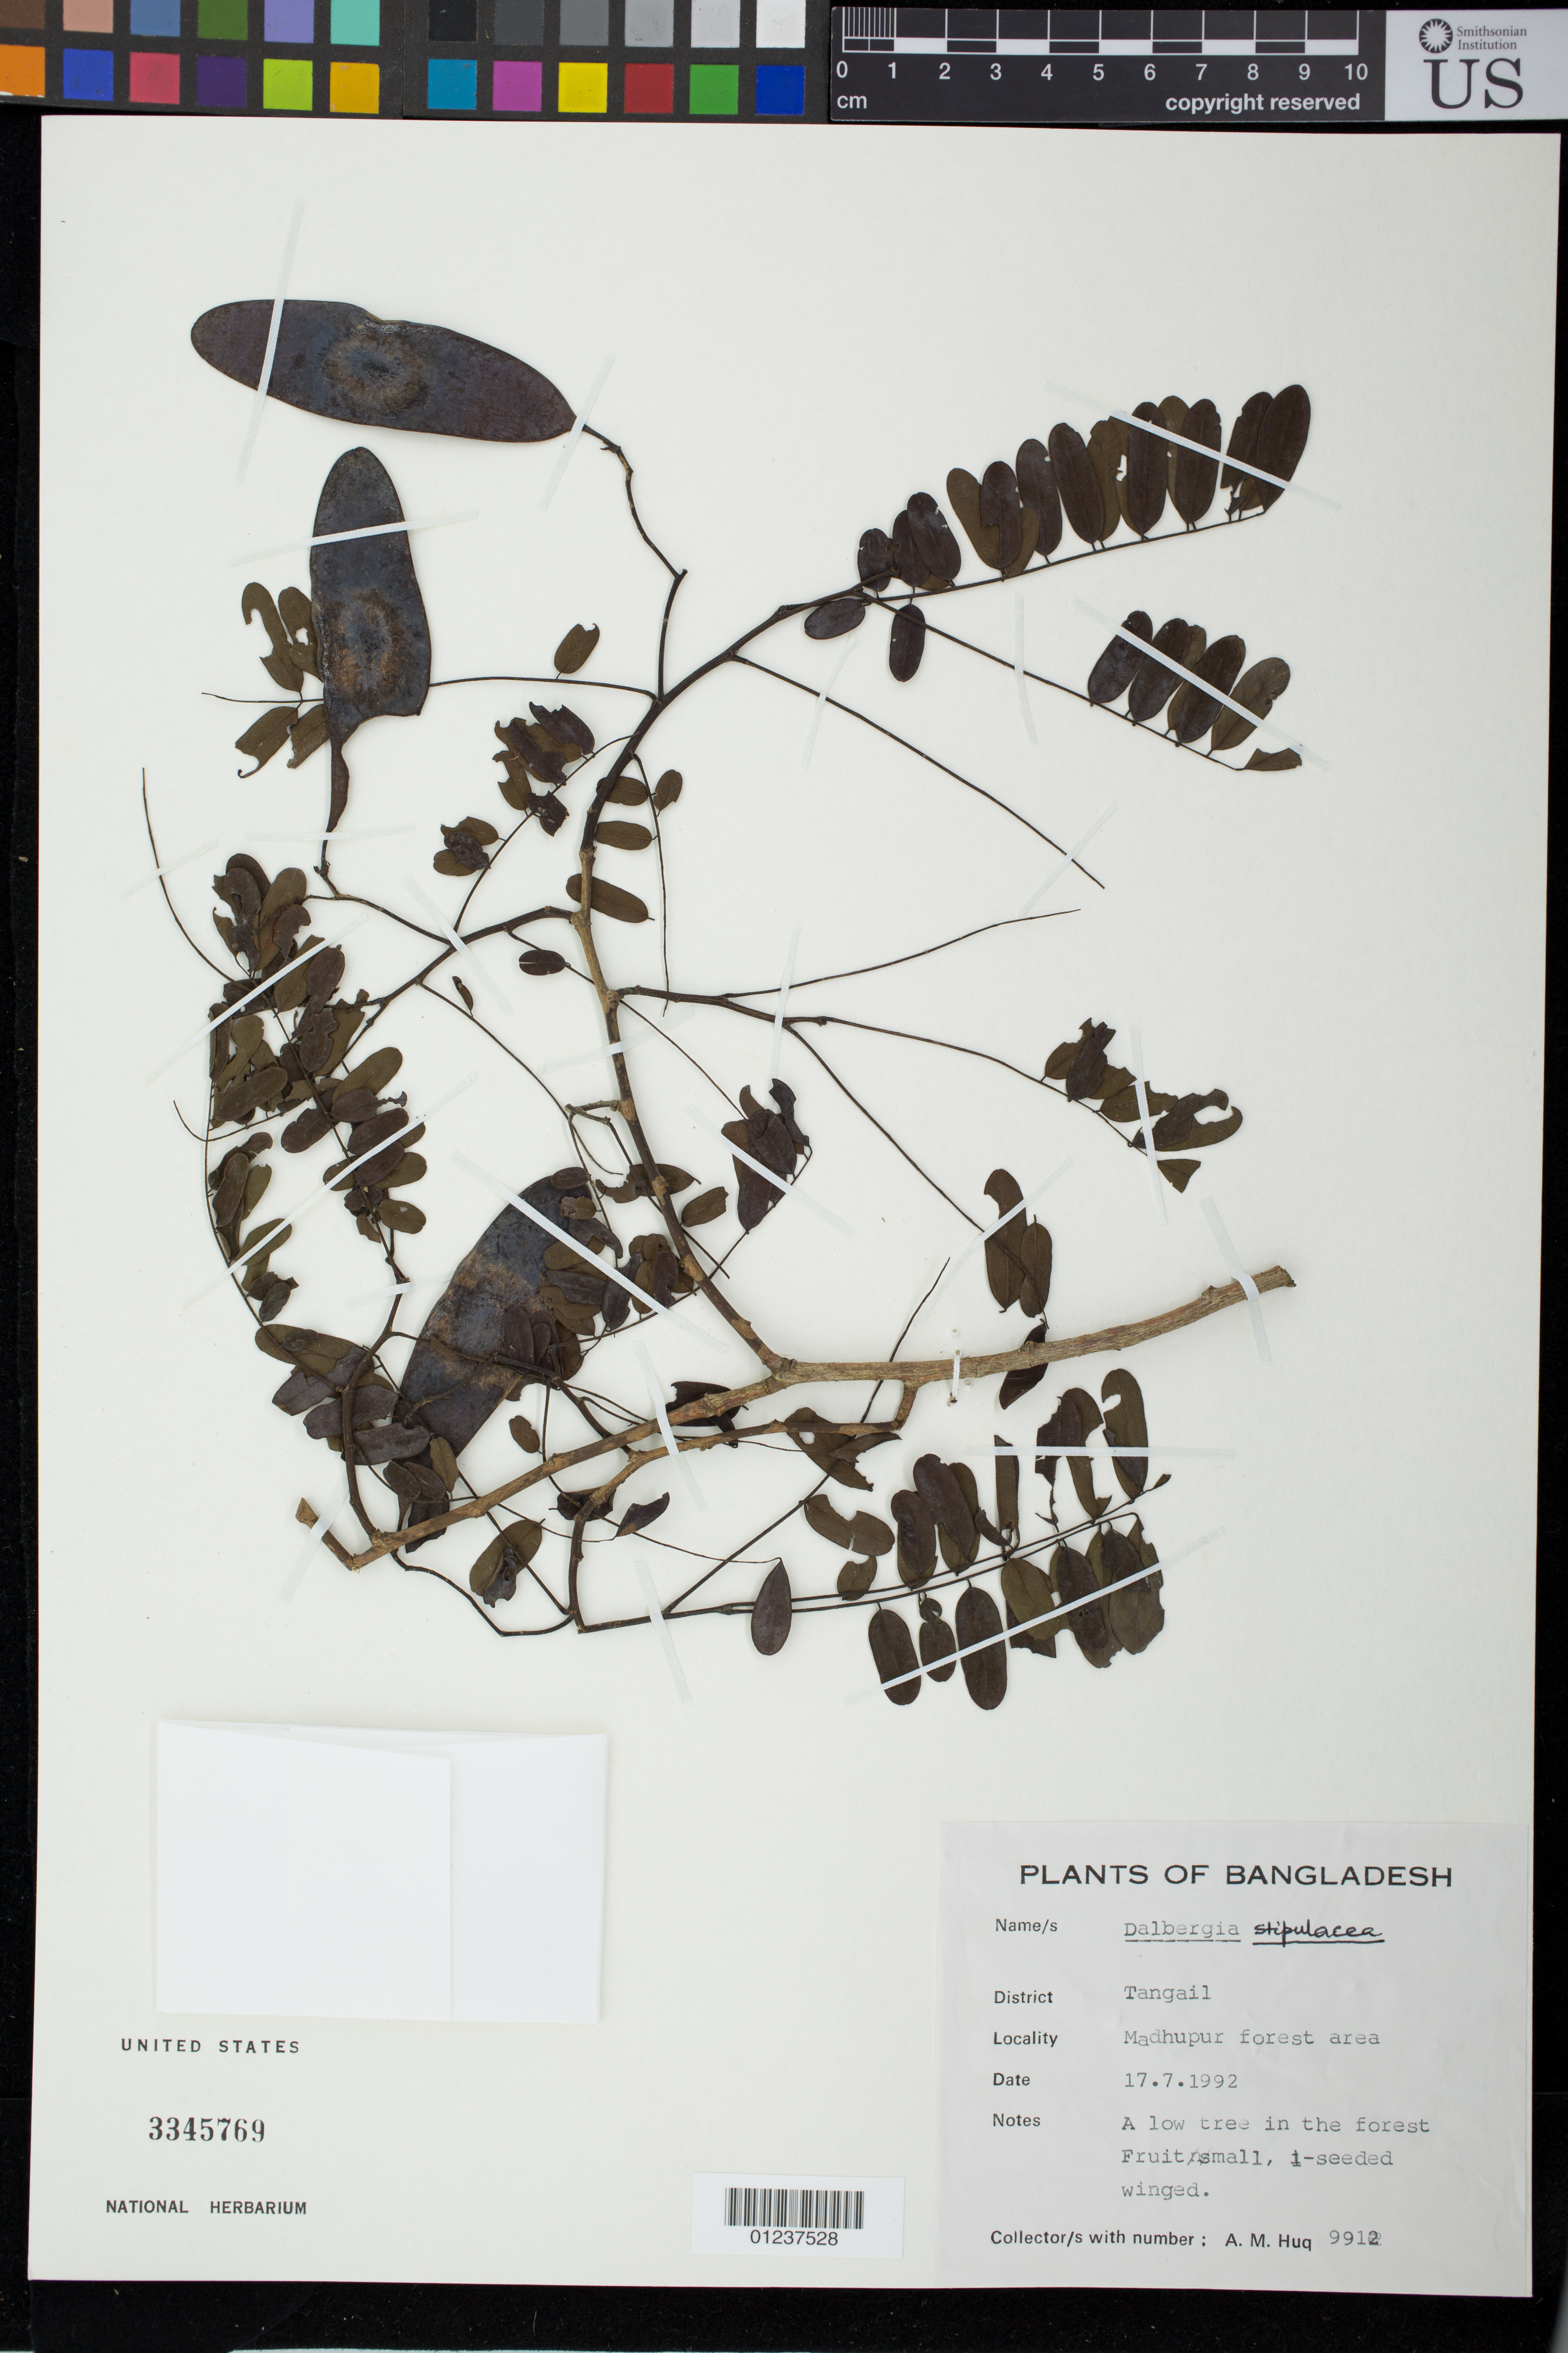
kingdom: Plantae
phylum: Tracheophyta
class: Magnoliopsida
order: Fabales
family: Fabaceae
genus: Dalbergia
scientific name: Dalbergia stipulacea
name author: Roxb.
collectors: A. M. Huq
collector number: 9912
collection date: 1992-07-17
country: Bangladesh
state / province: Dhaka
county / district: Tangail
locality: Madhupur forest area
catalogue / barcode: US 3345769